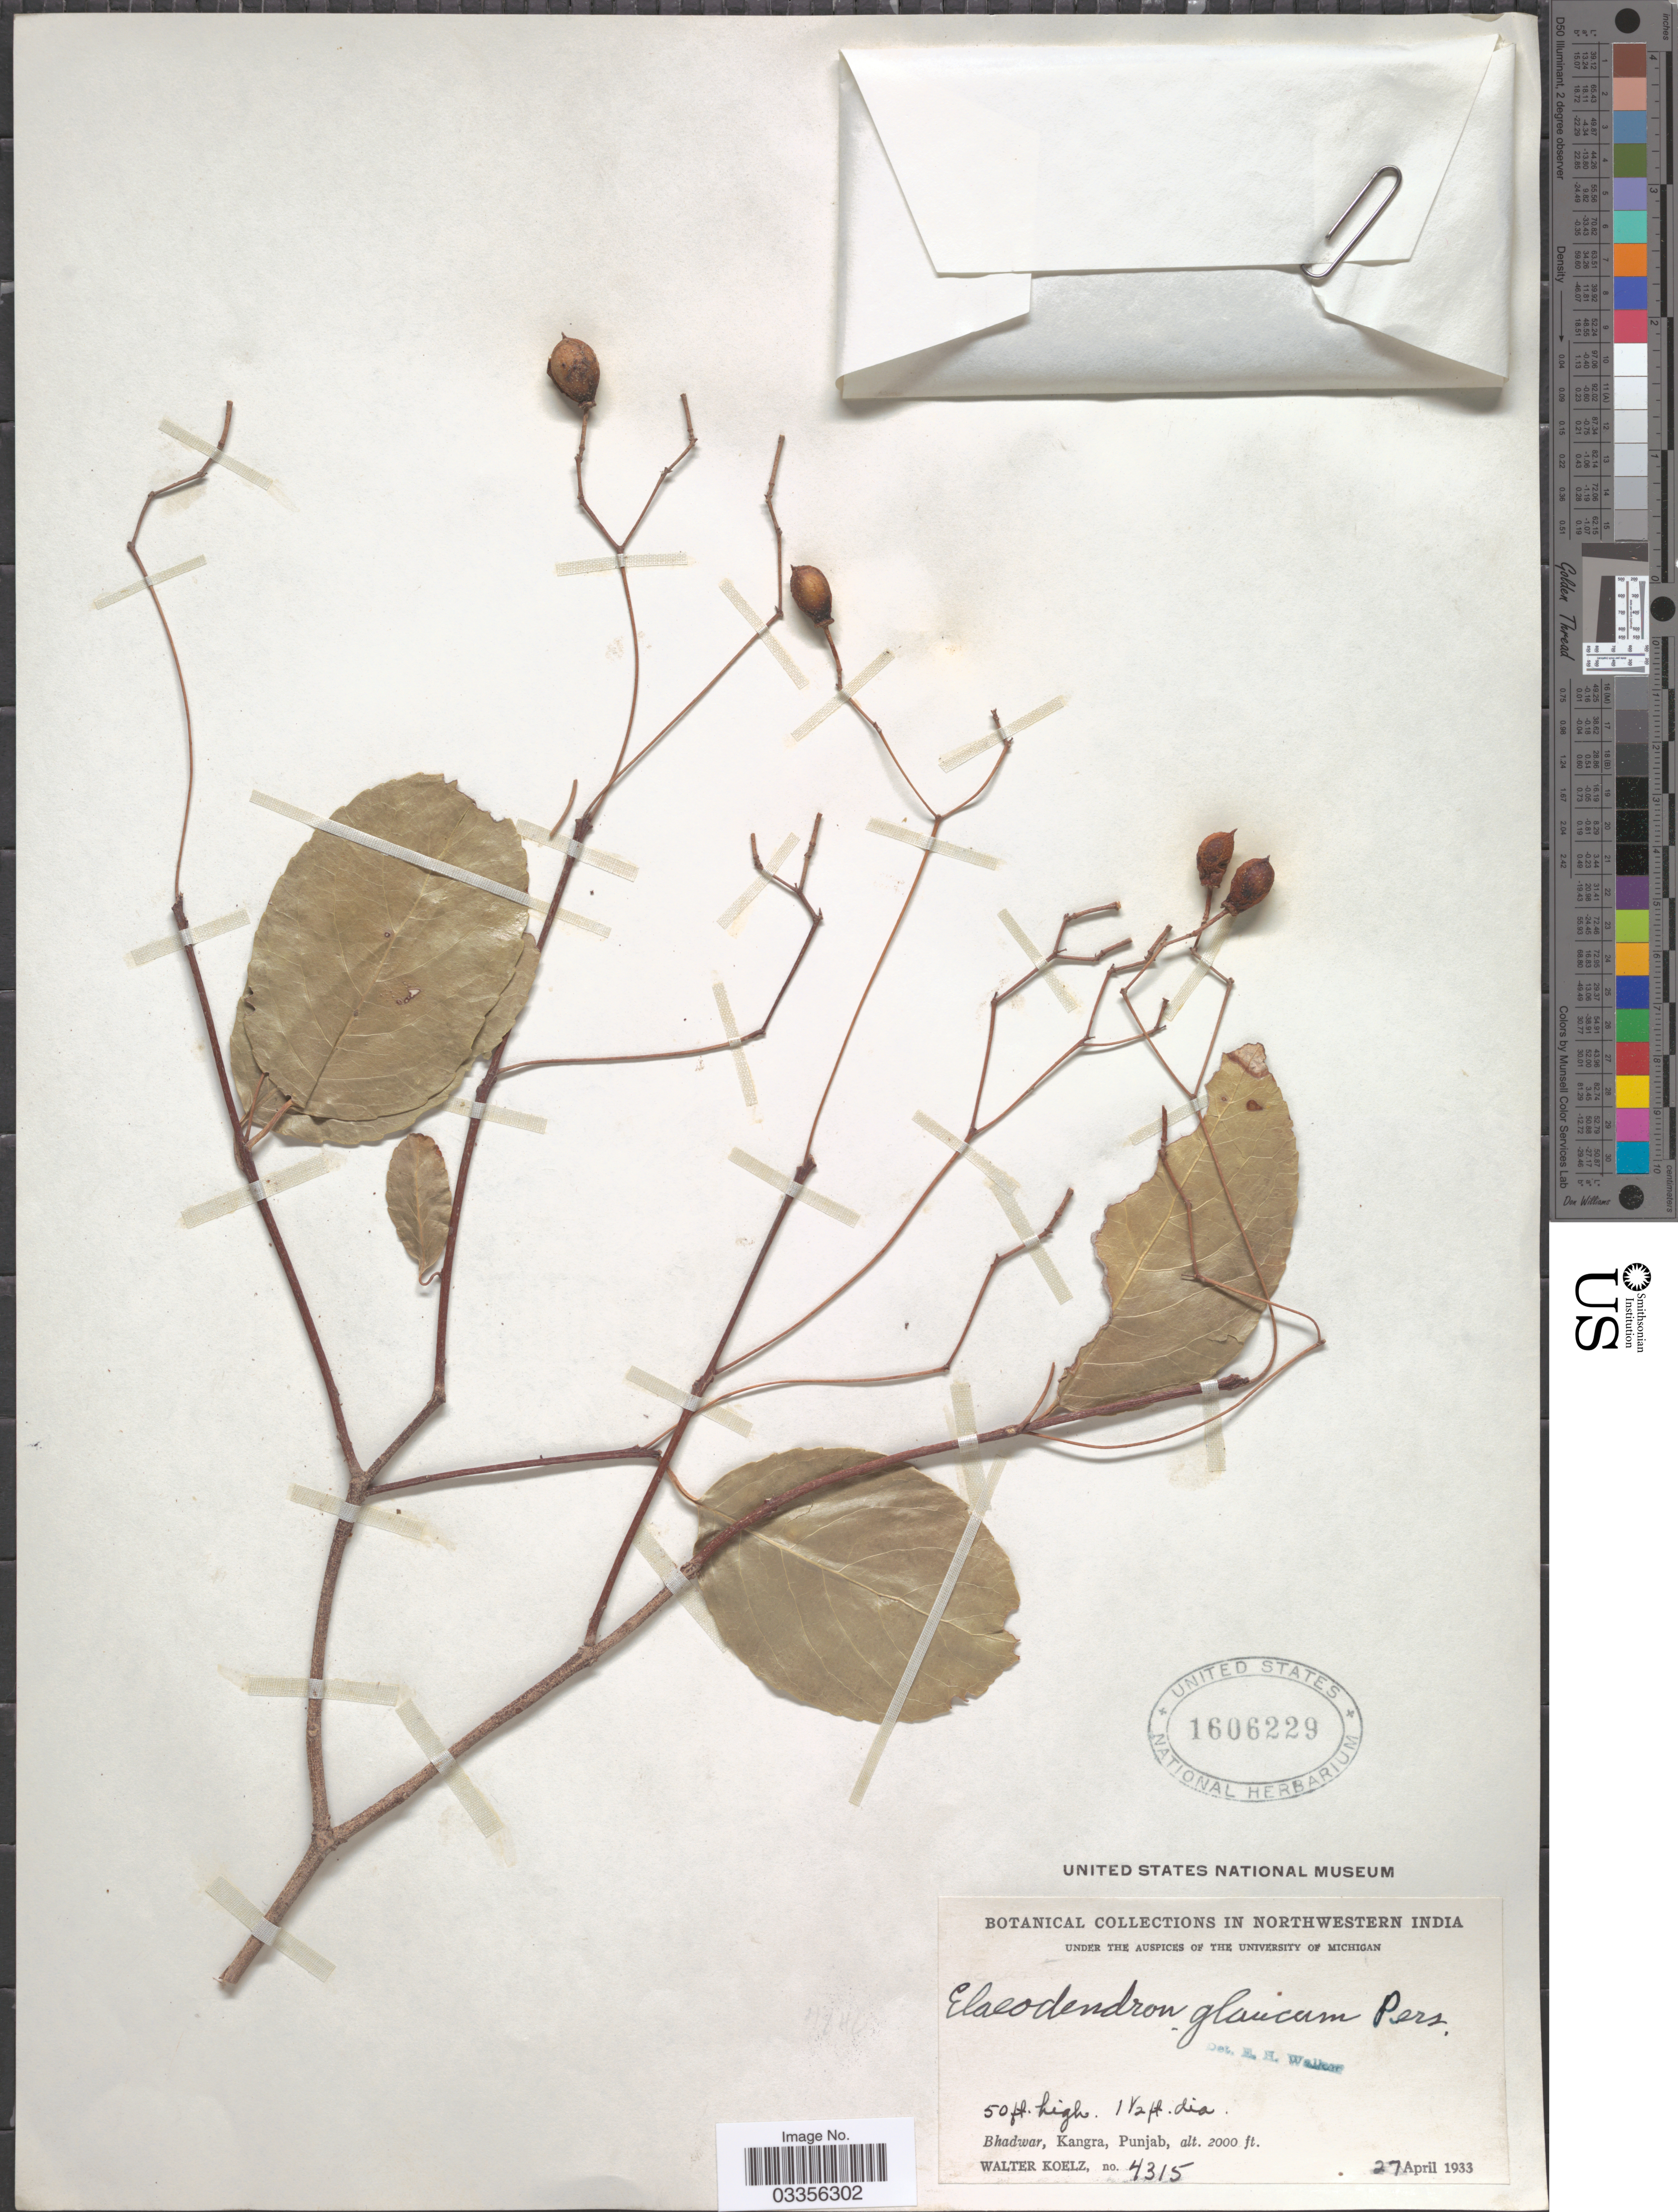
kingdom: Plantae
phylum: Tracheophyta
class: Magnoliopsida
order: Celastrales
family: Celastraceae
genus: Cassine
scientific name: Cassine albens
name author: (Retz.) Kosterm.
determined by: Strong, Mark T., (BOT), Smithsonian Institution - National Museum of Natural History (UNITED STATES)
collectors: W. N. Koelz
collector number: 4315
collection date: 1933-04-27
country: India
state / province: Punjab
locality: Northwestern India. Bhadwar, Kangra.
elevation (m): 610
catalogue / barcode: US 1606229